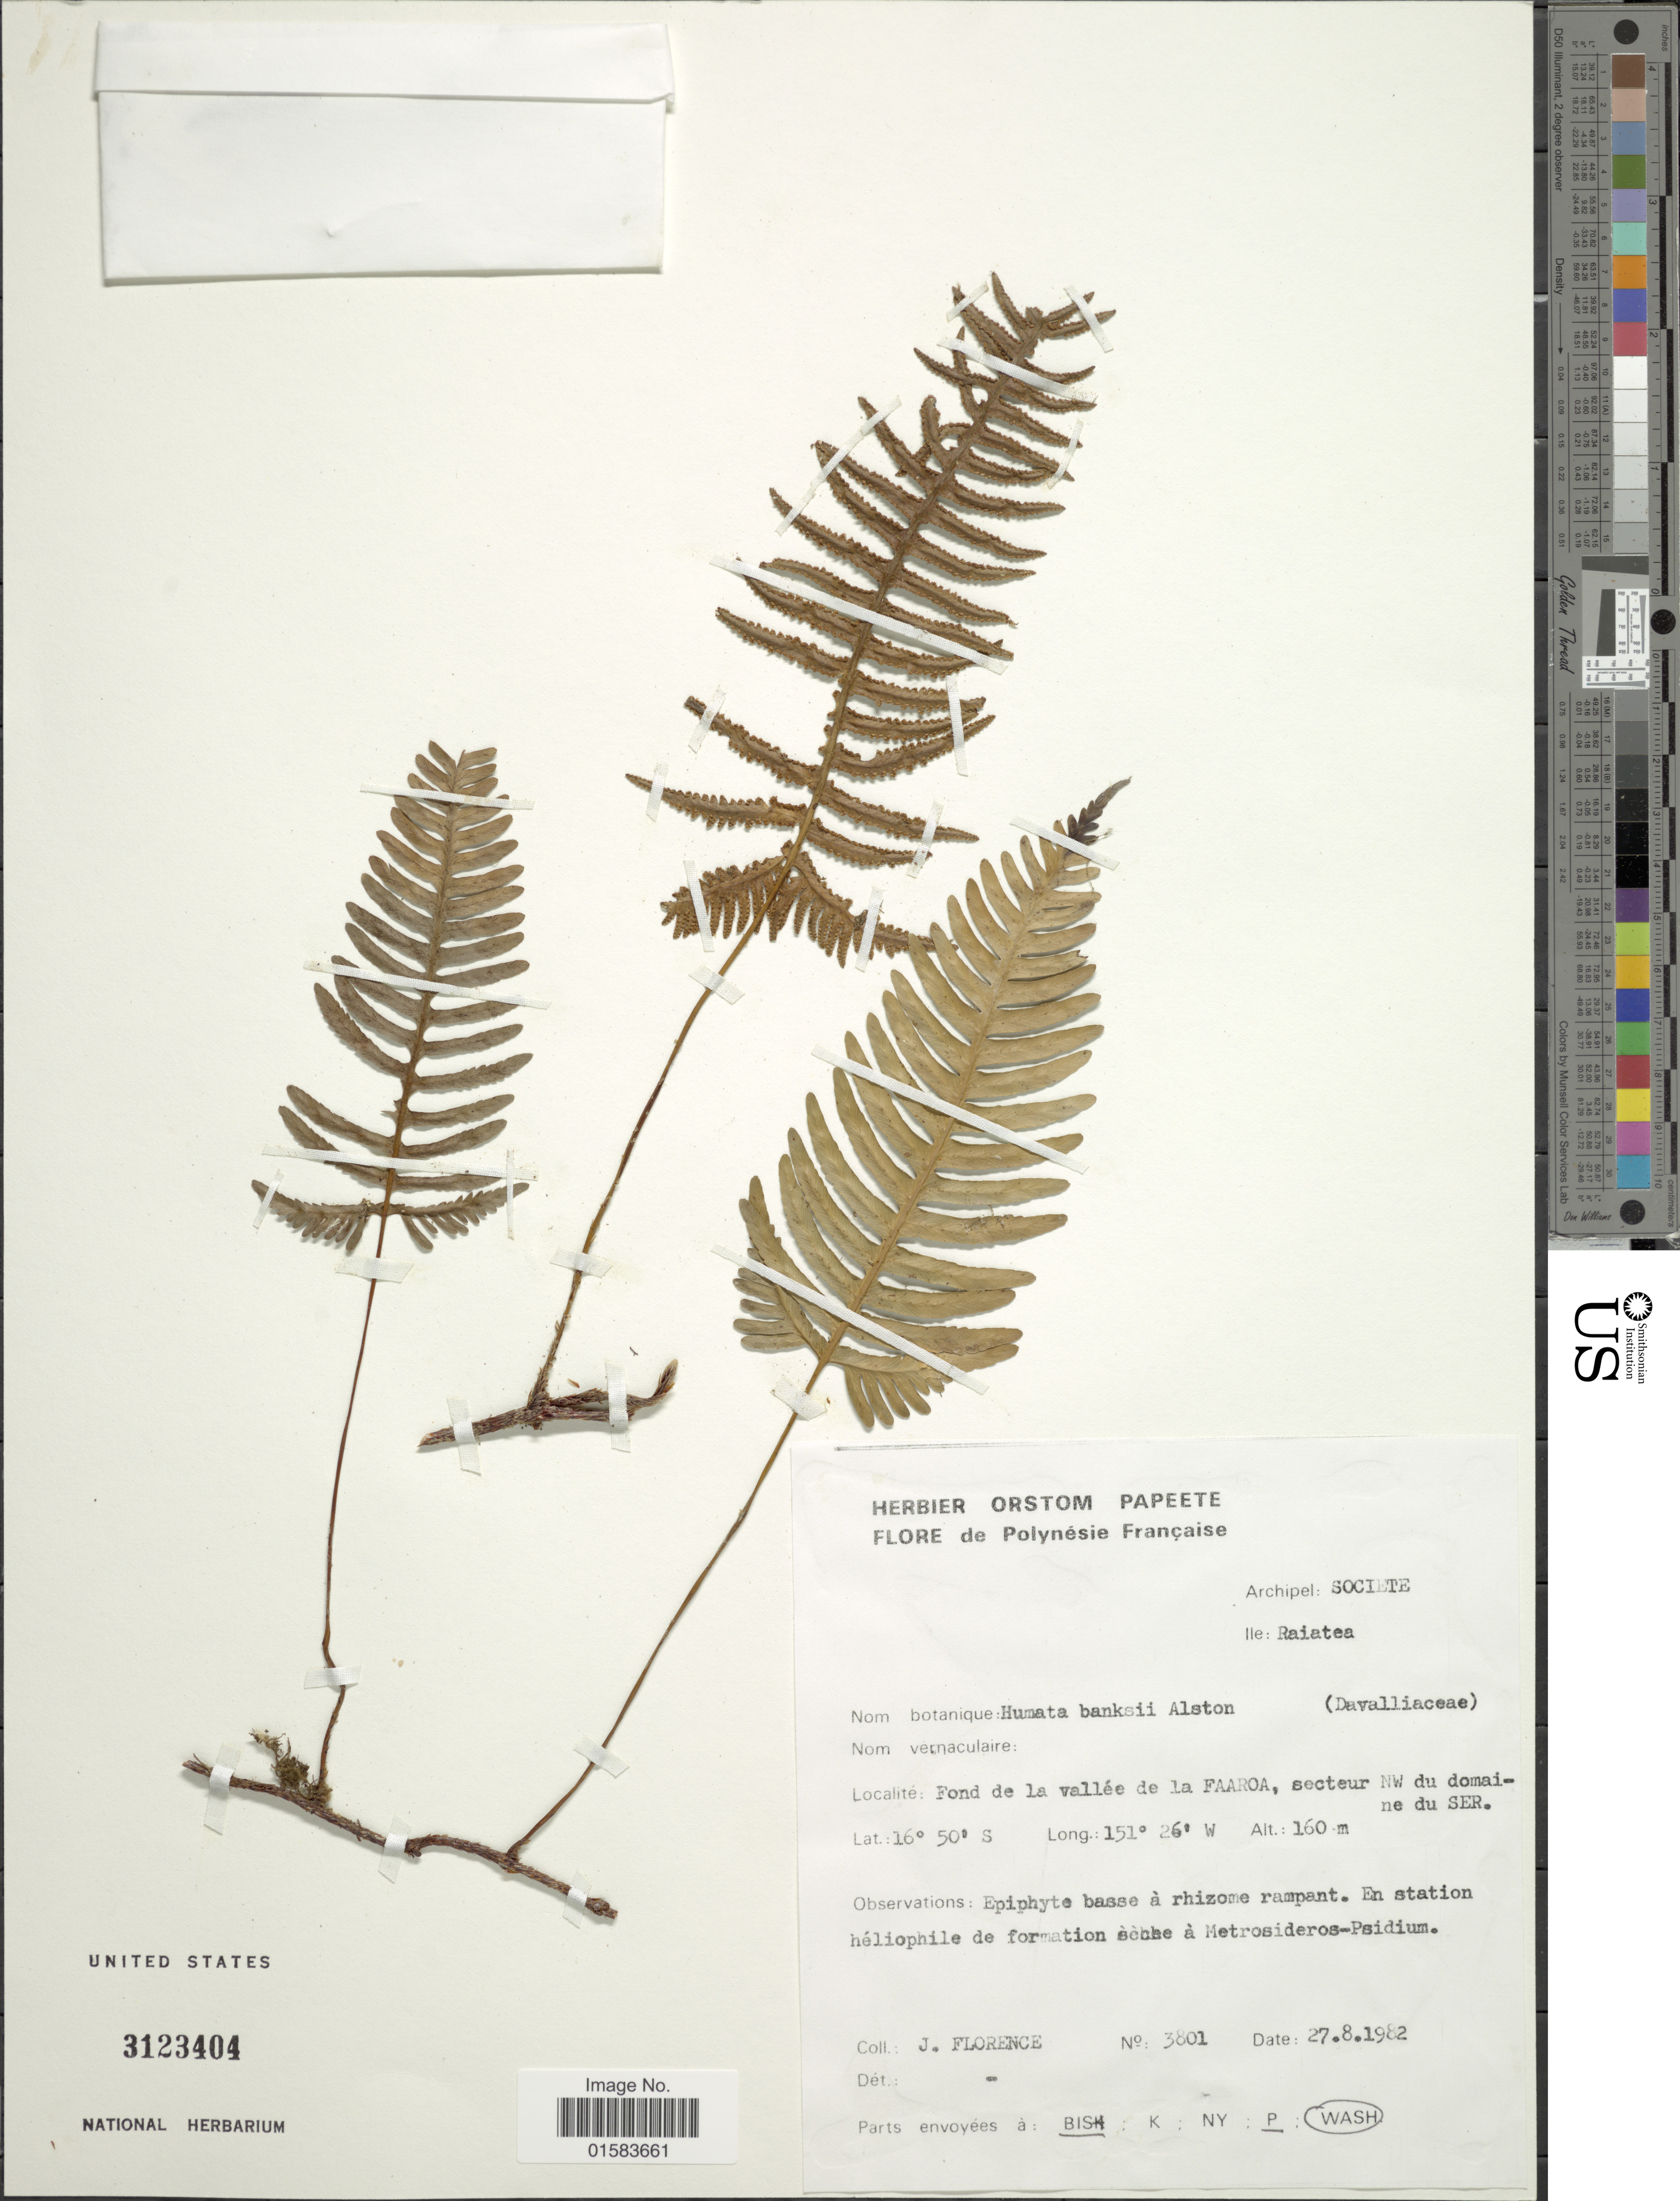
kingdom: Plantae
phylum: Tracheophyta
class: Polypodiopsida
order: Polypodiales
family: Davalliaceae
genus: Davallia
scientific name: Davallia pectinata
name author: Sm.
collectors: J. Florence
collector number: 3801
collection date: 1982-08-27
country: French Polynesia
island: Raiatea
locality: Raiatea, Societe, Fond de la valee de la Faarao, secteur NW de domaine du Ser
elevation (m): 160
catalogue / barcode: US 3123404